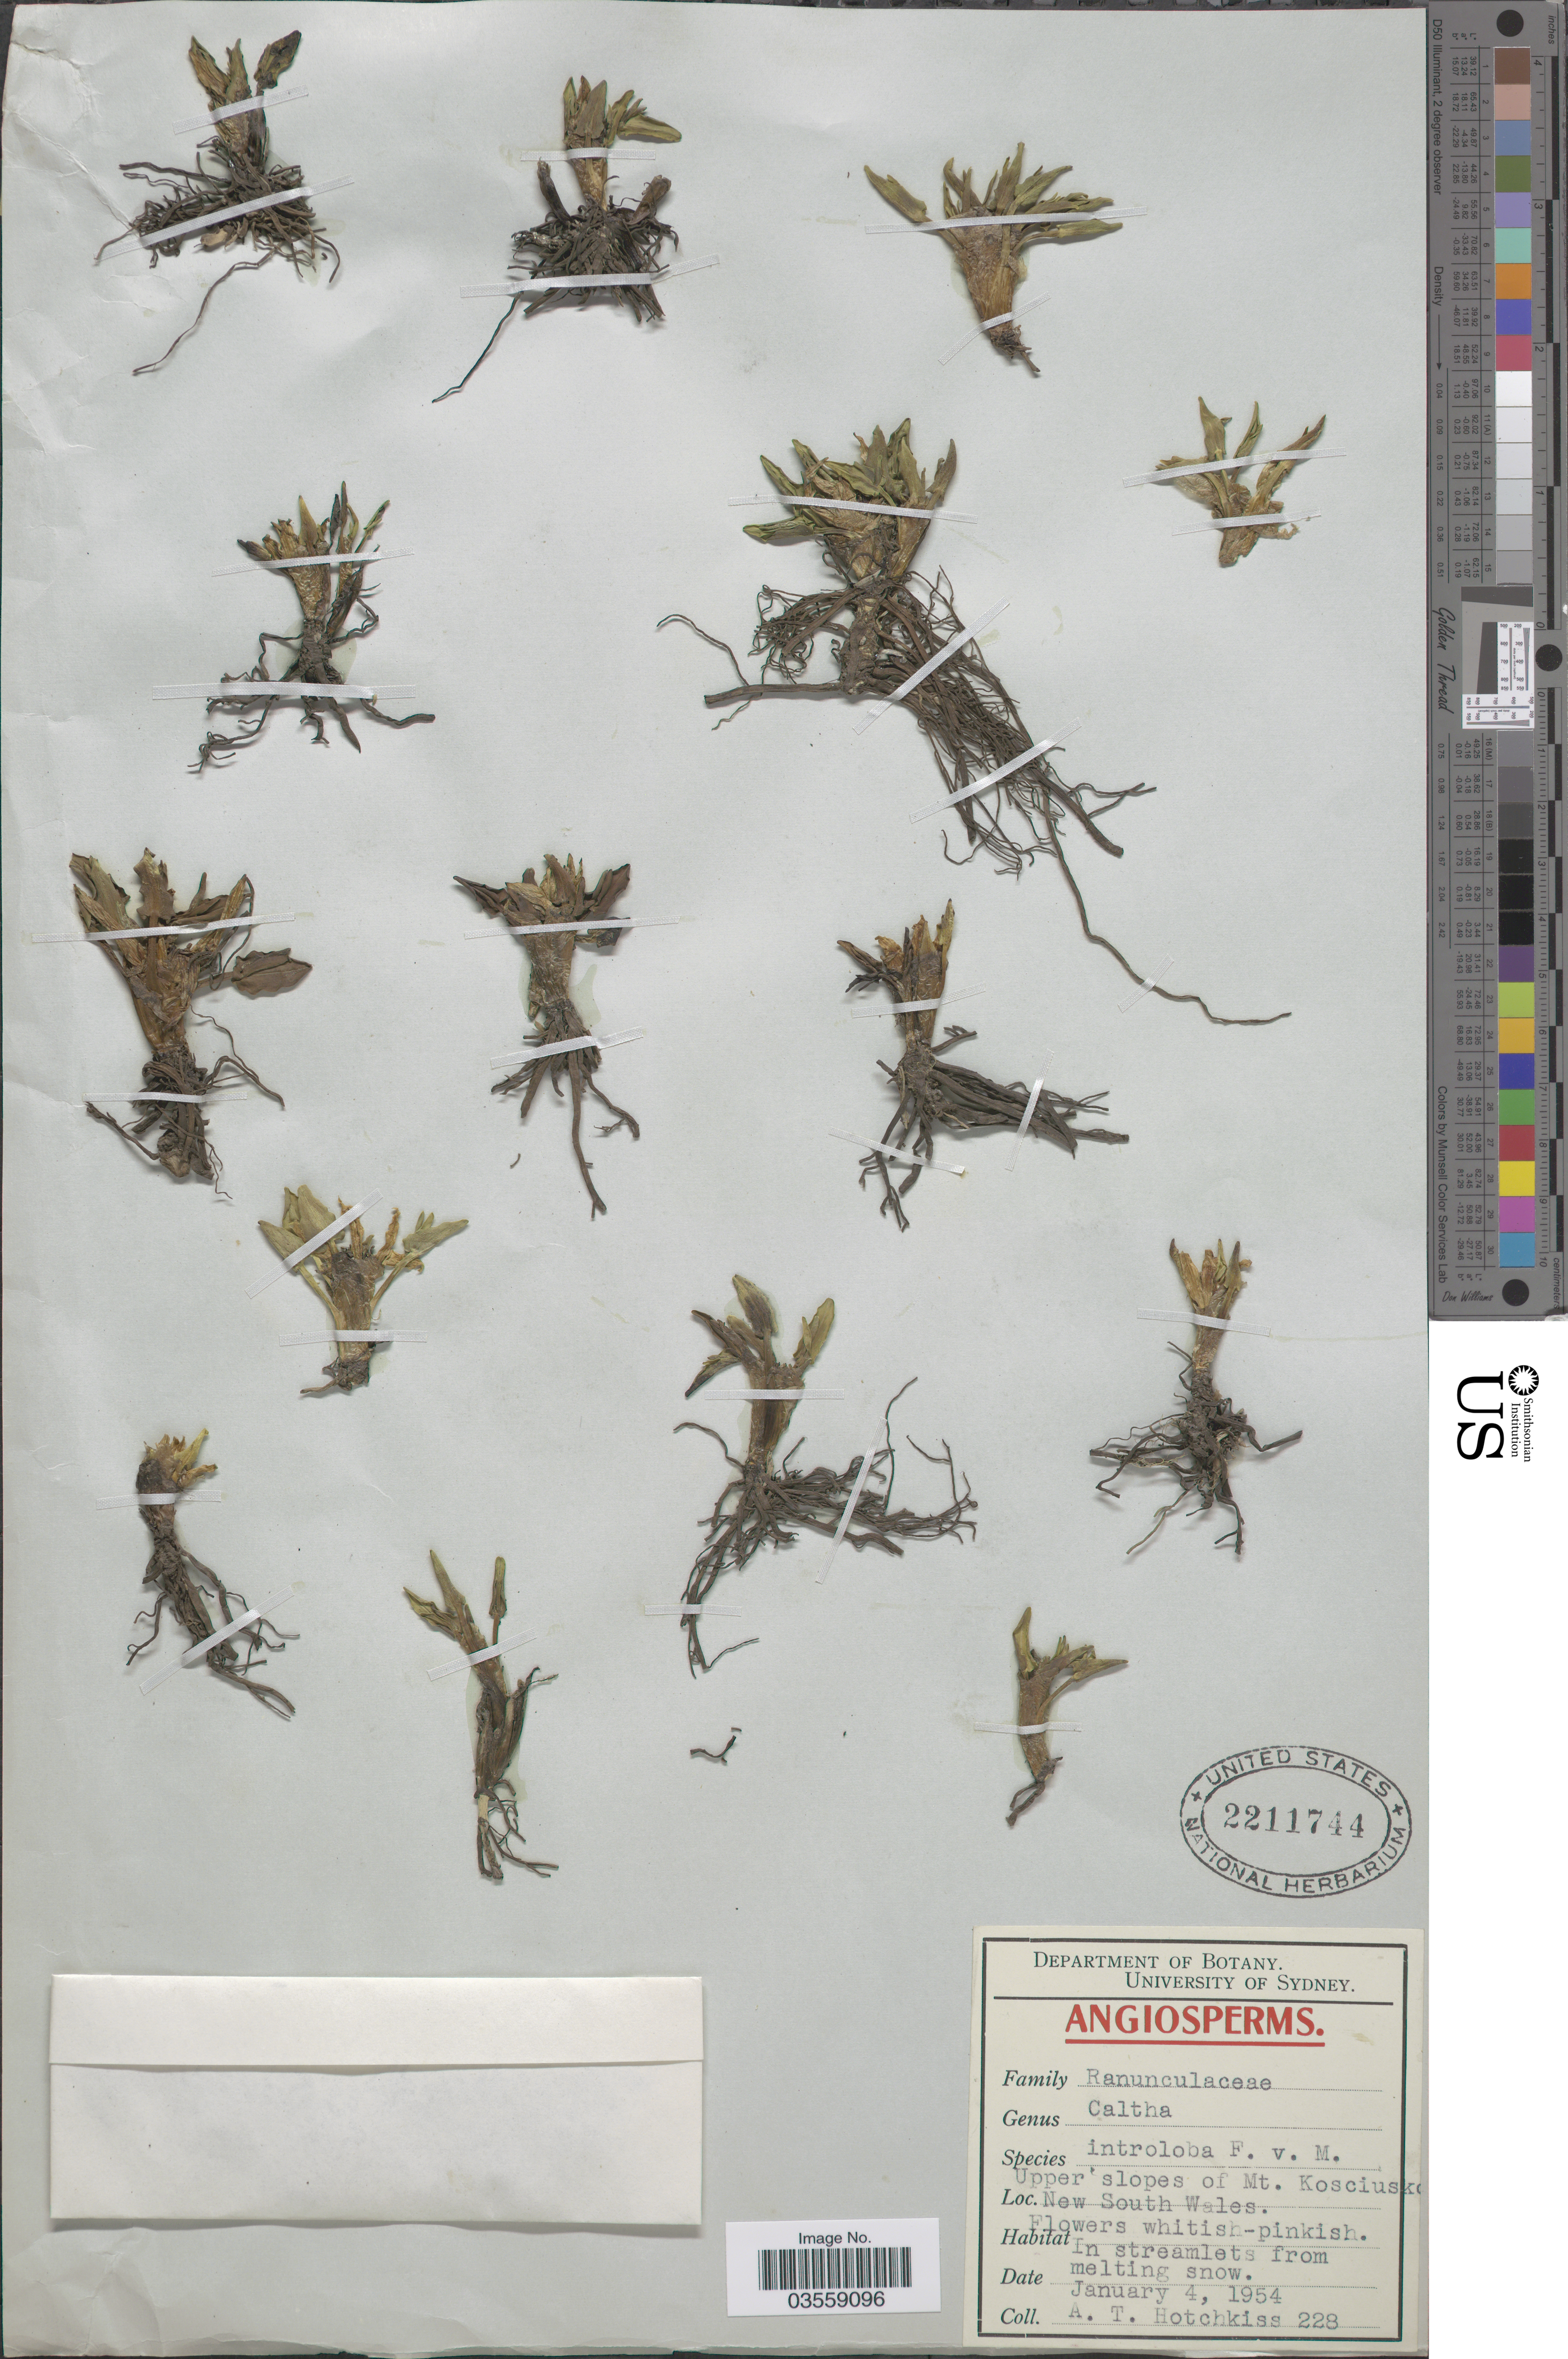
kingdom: Plantae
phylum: Tracheophyta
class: Magnoliopsida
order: Ranunculales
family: Ranunculaceae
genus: Caltha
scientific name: Caltha introloba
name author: F. Muell.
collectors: A. Hotchkiss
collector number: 228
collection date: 1954-01-04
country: Australia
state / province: New South Wales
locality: Upper slopes of Mt. Kosciusko.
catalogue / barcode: US 2211744